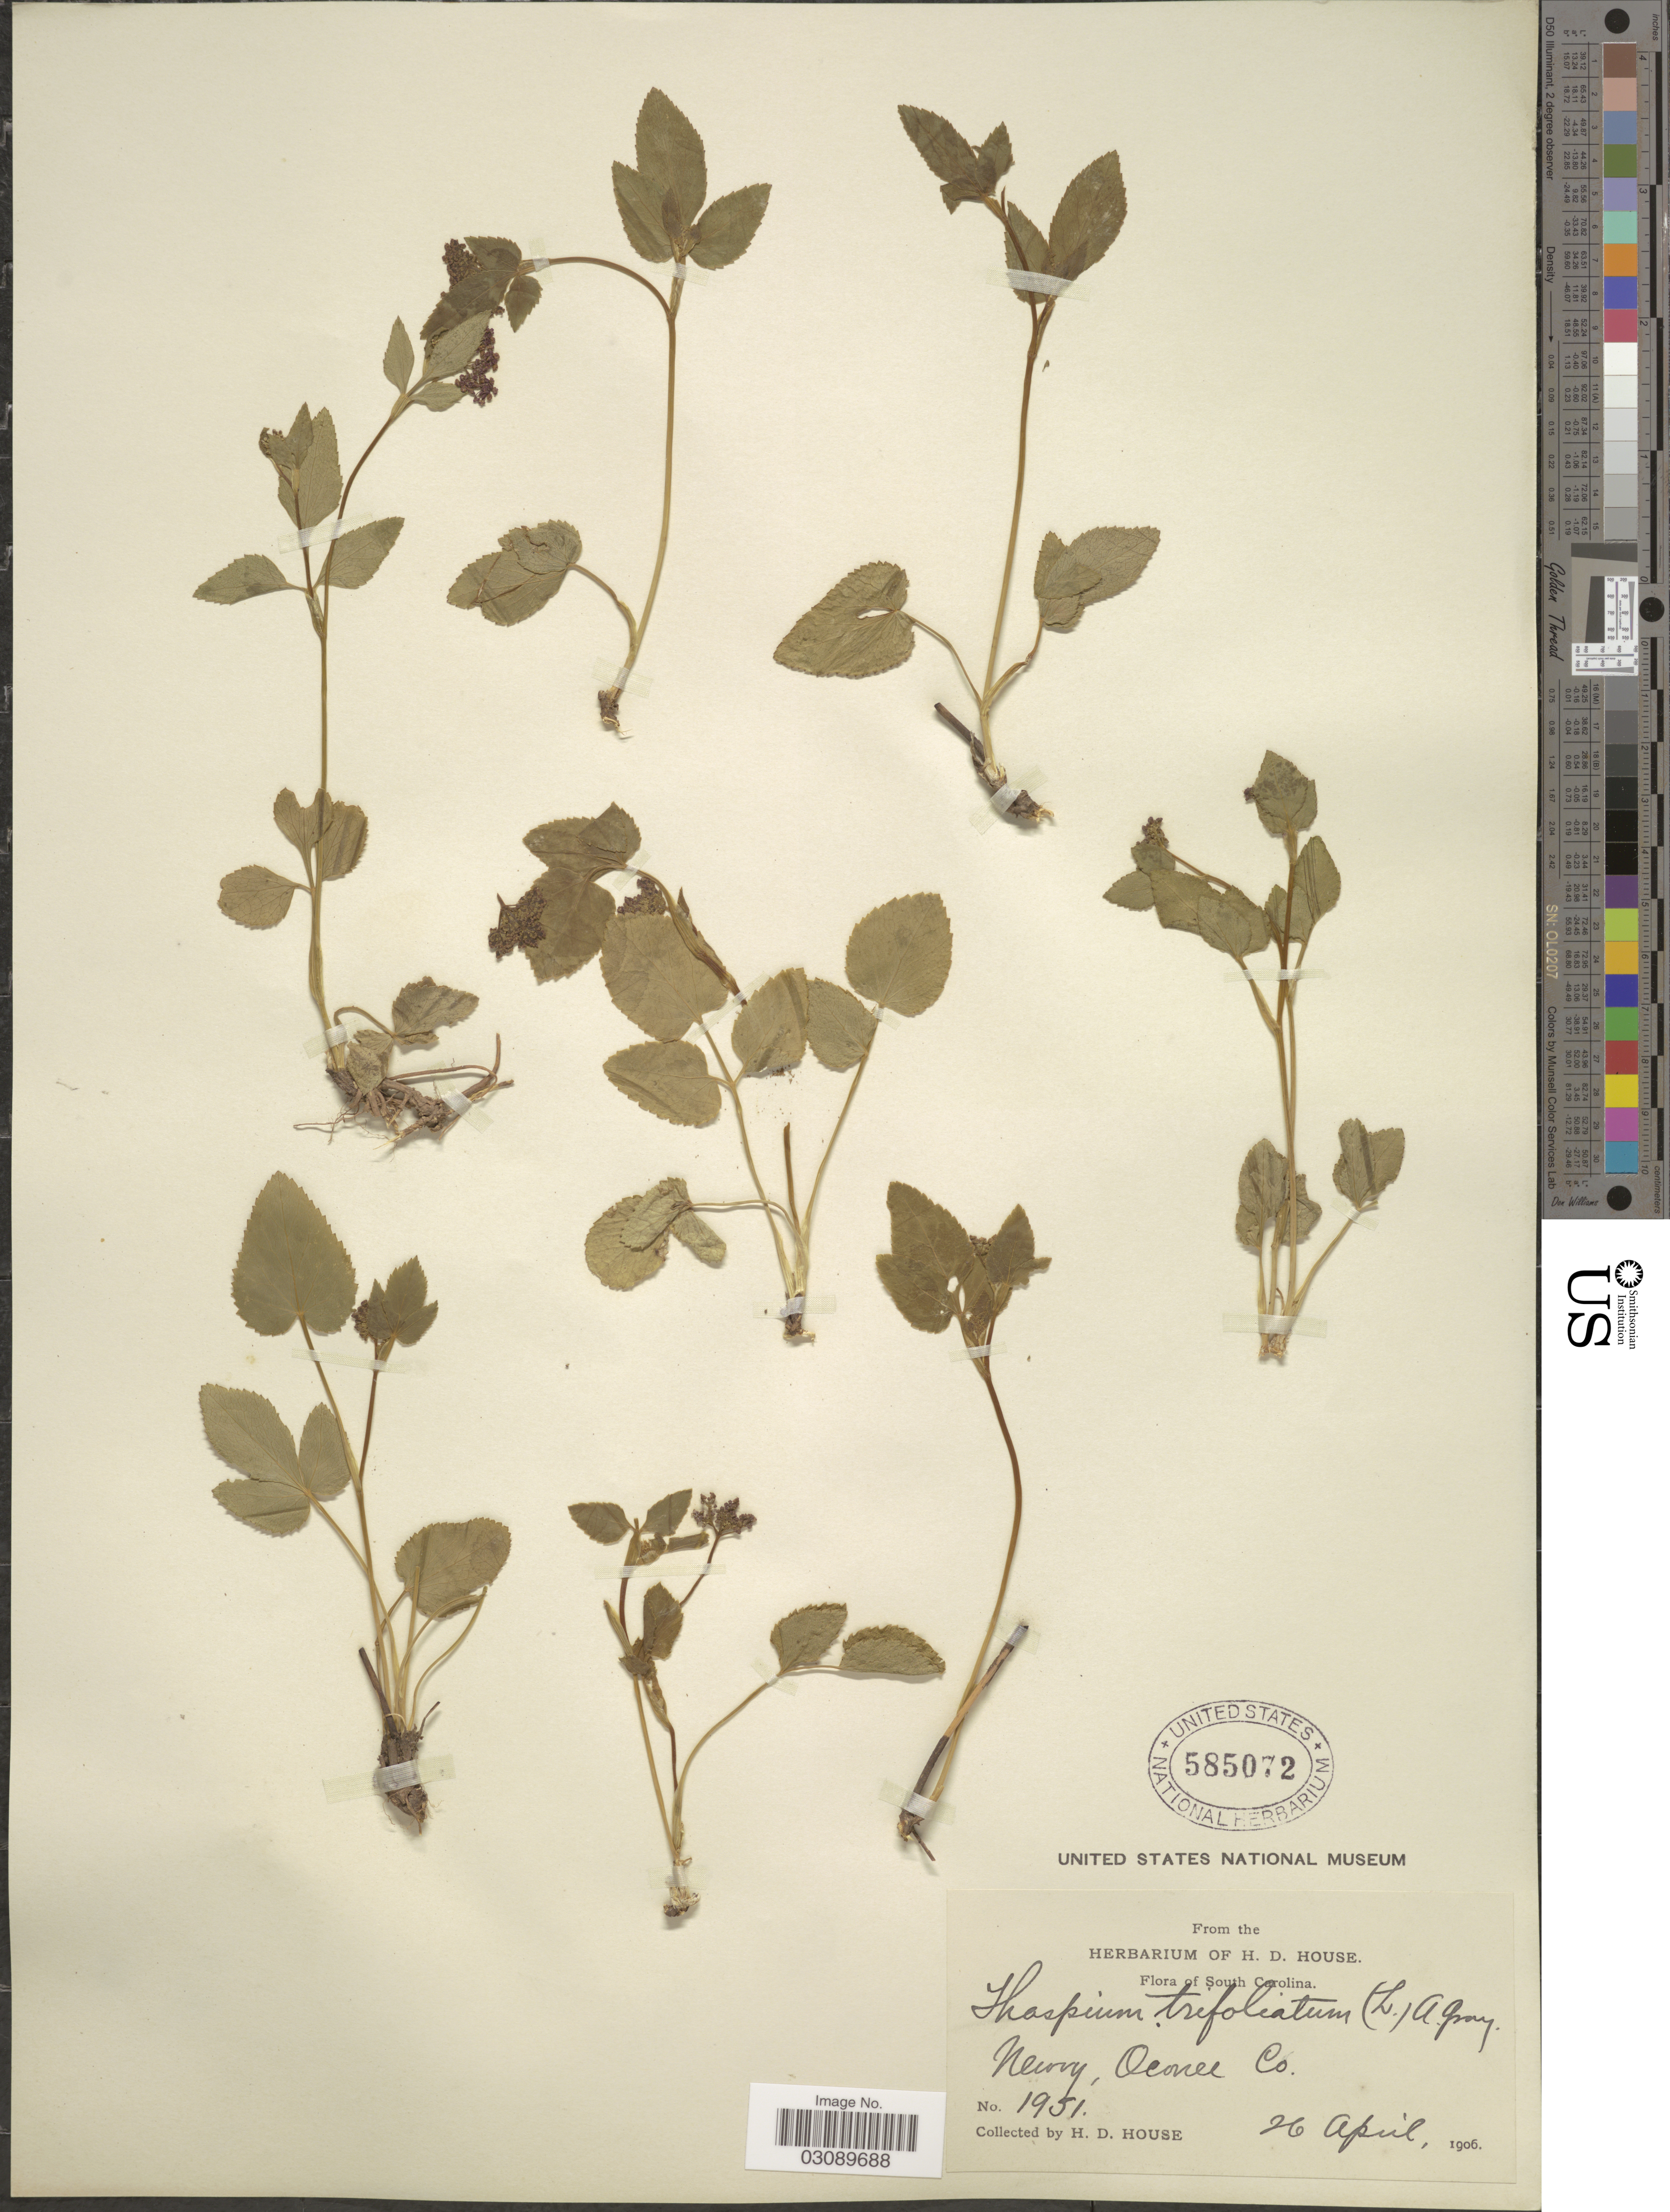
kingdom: Plantae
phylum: Tracheophyta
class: Magnoliopsida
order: Apiales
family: Apiaceae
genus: Thaspium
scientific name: Thaspium trifoliatum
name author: (L.) A. Gray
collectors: H. D. House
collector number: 1951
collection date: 1906-04-26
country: United States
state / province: South Carolina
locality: Newry, Oconee Co.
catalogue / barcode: US 585072